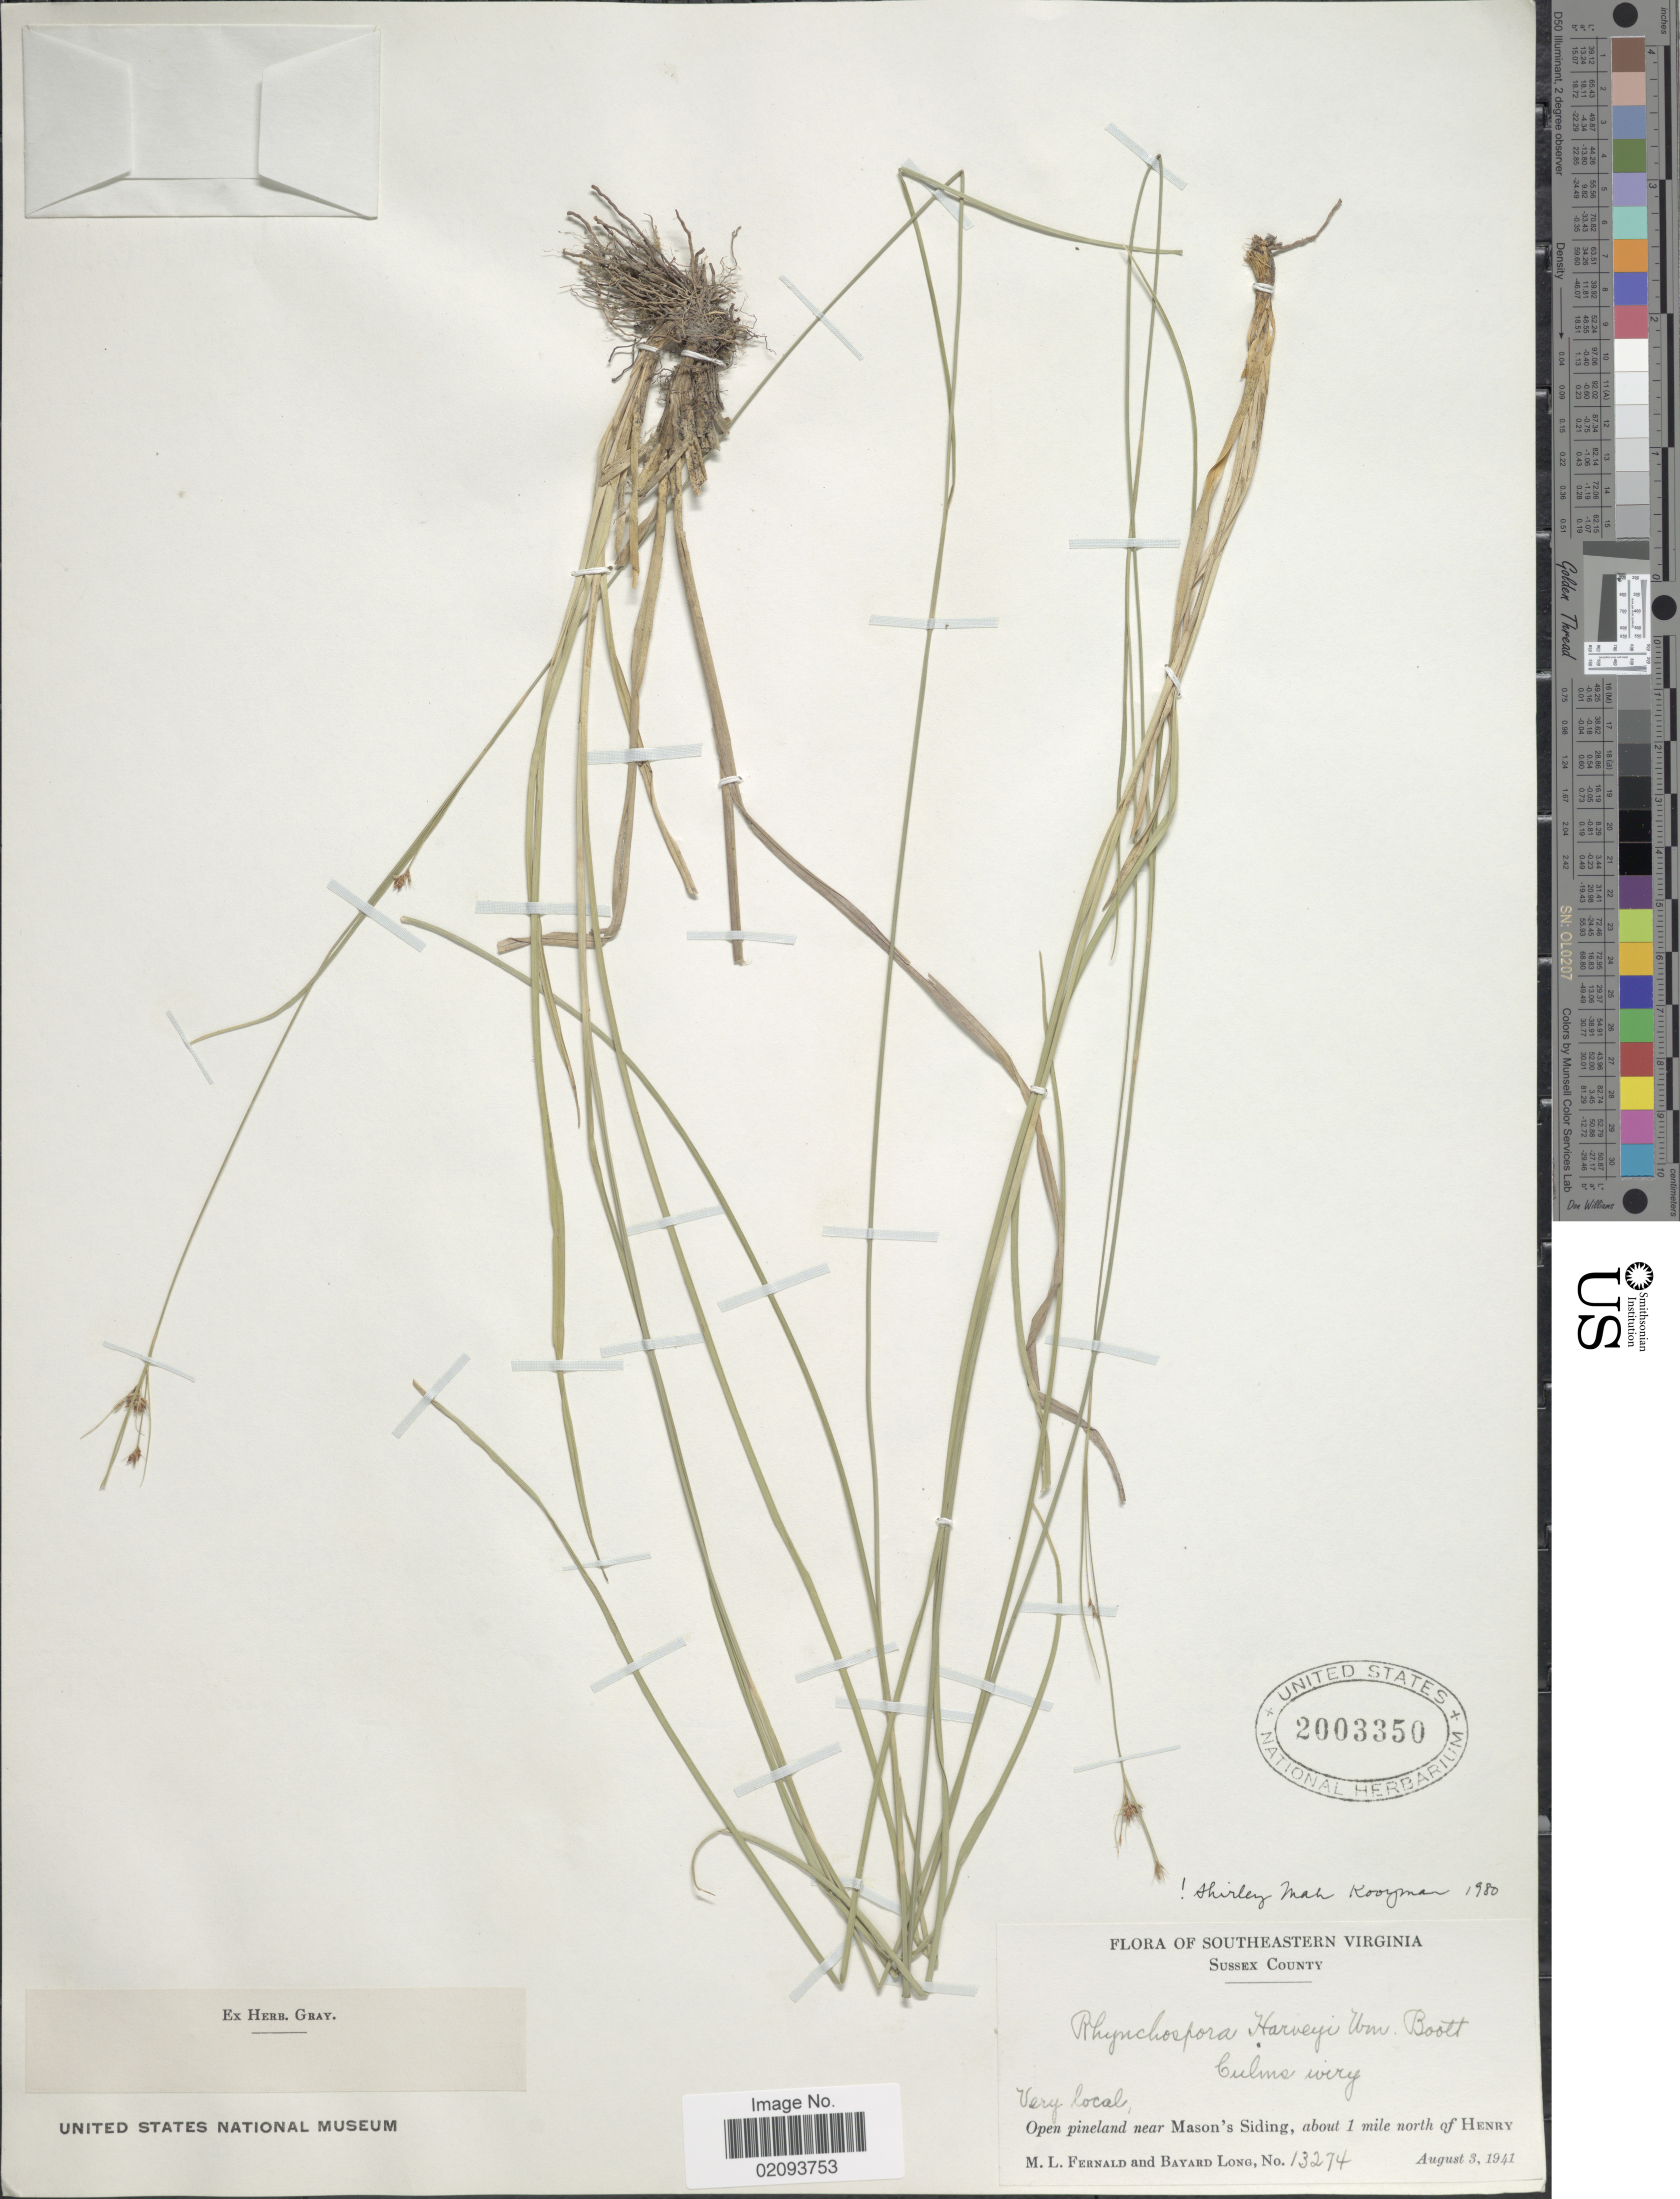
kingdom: Plantae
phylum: Tracheophyta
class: Liliopsida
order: Poales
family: Cyperaceae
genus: Rhynchospora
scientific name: Rhynchospora harveyi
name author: W. Boott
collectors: M. L. Fernald & B. Long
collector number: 13274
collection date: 1941-08-03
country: United States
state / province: Virginia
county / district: Sussex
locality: Southeastern Virginia. Sussex County. Very local, Open pineland near Mason's Siding, about 1 mile north of Henry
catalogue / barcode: US 2003350